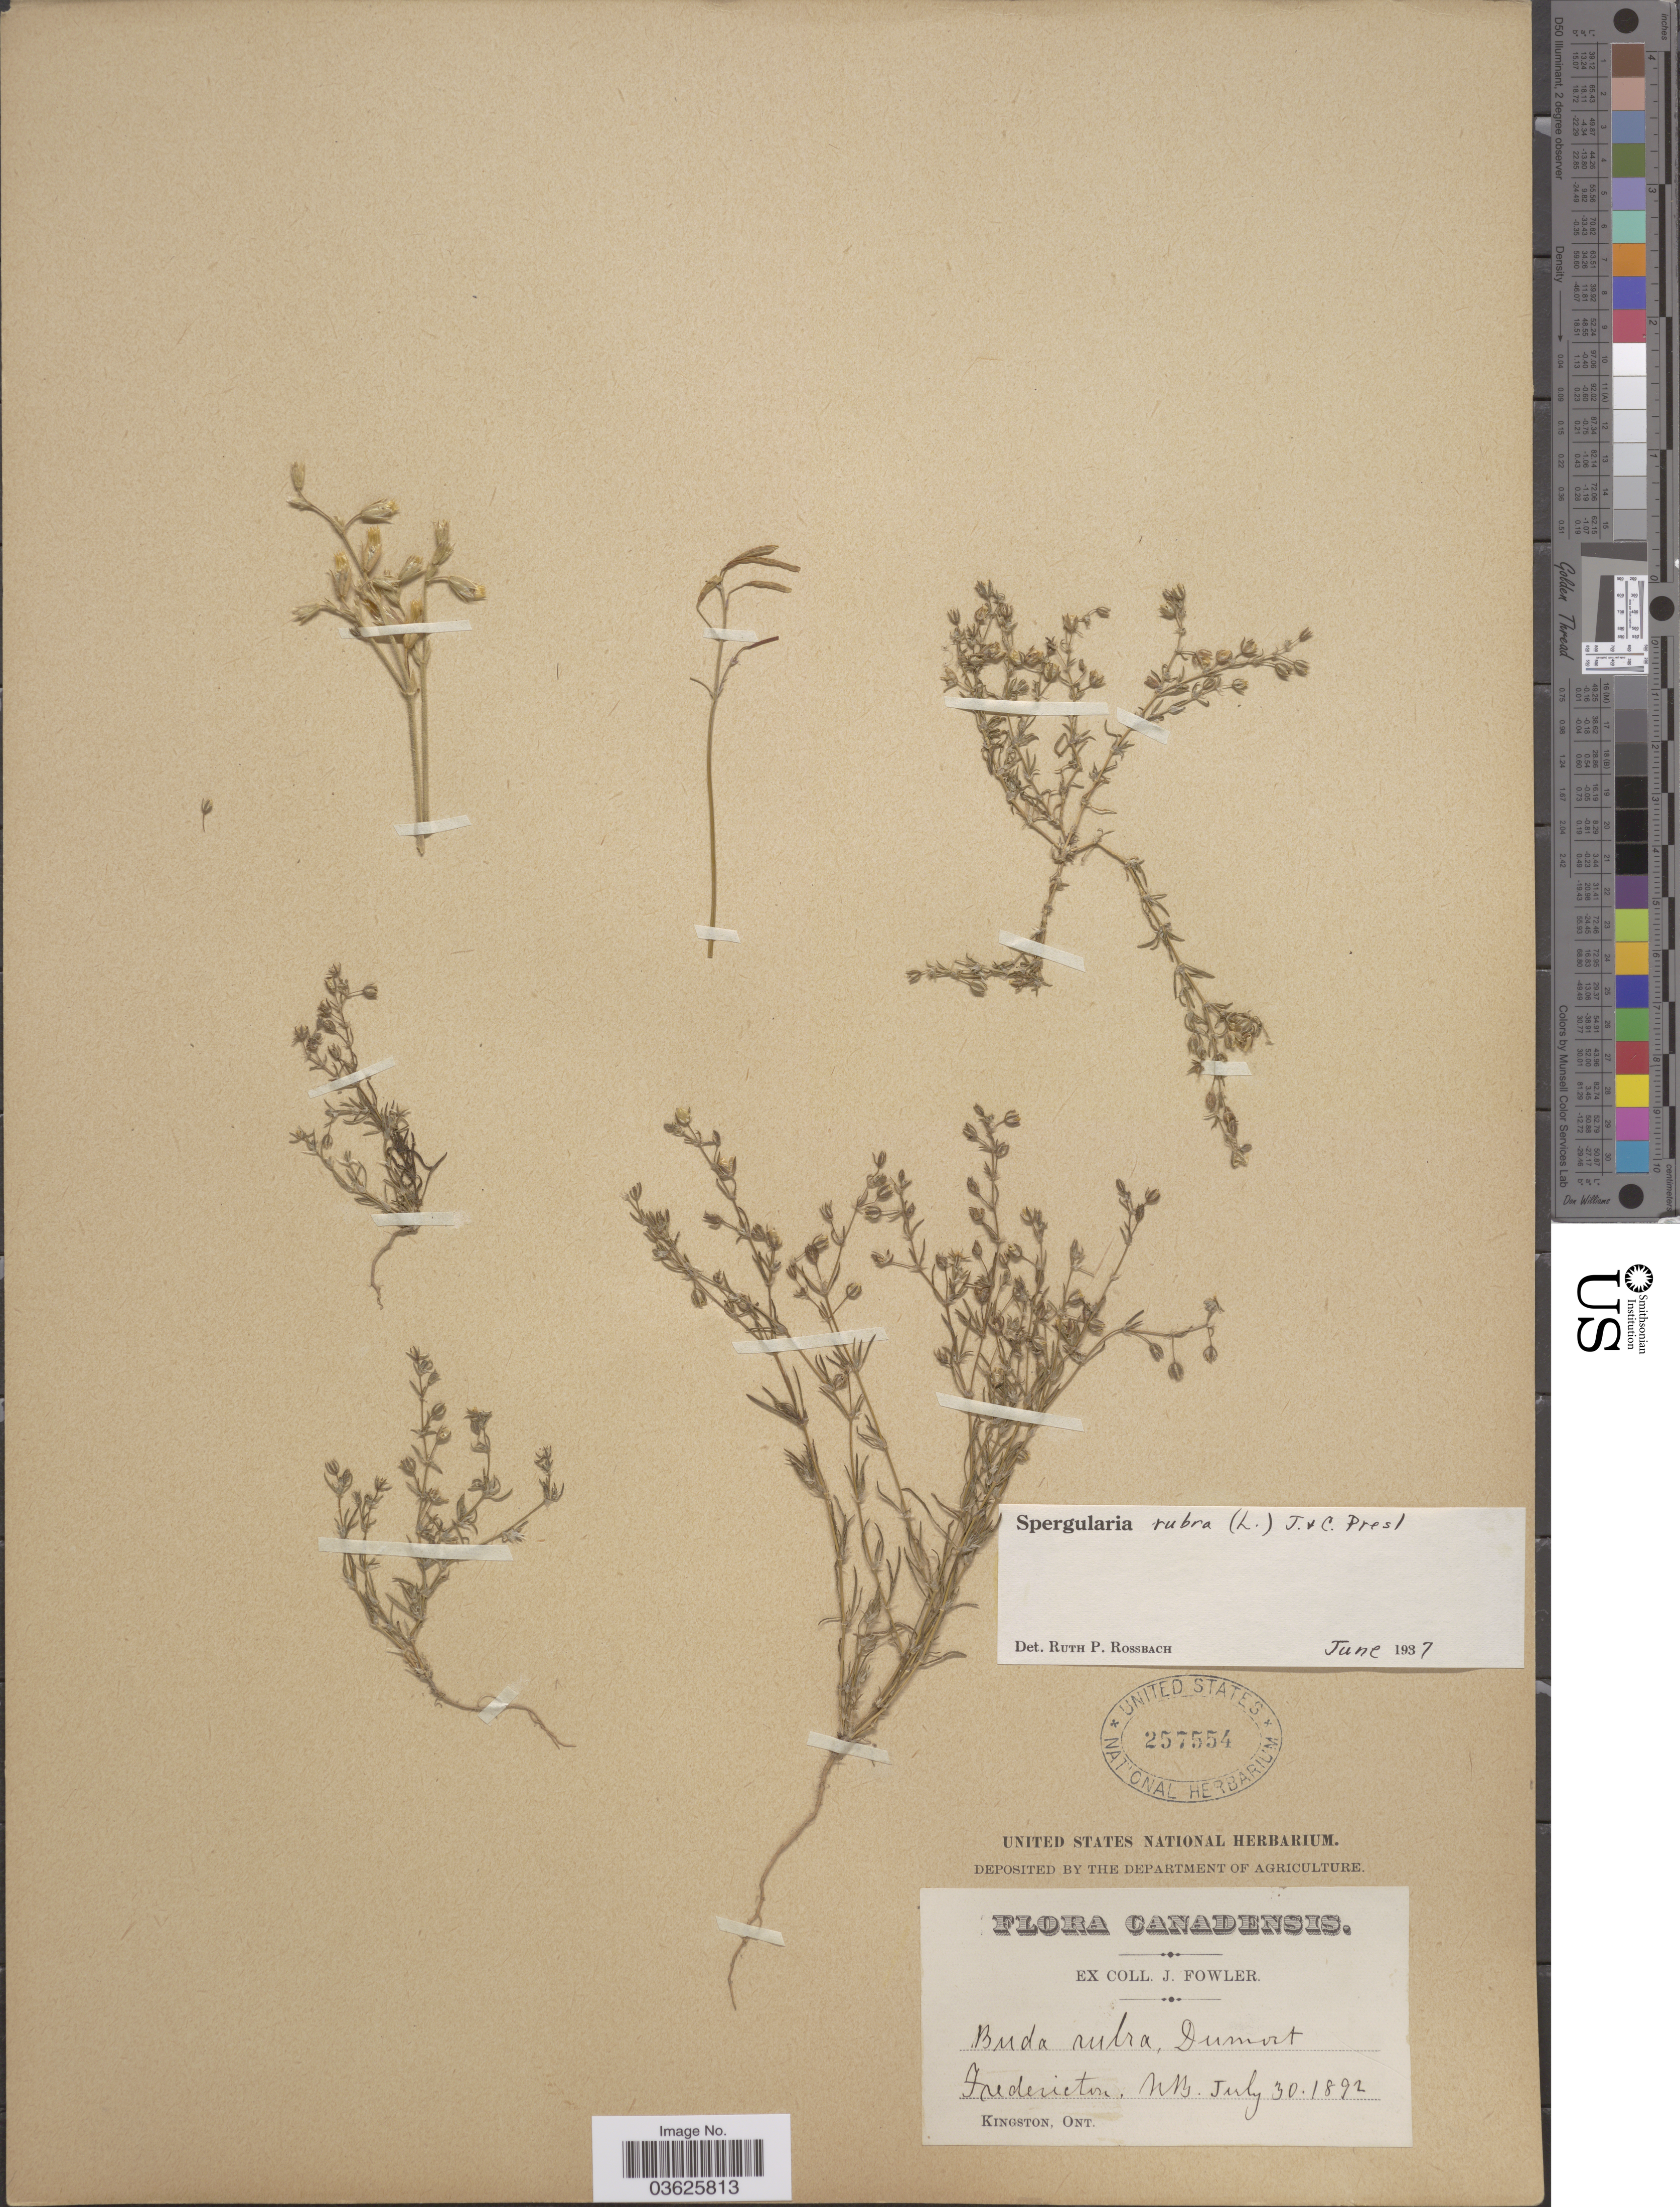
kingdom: Plantae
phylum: Tracheophyta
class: Magnoliopsida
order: Caryophyllales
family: Caryophyllaceae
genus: Spergularia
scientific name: Spergularia rubra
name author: (L.) J. Presl & C. Presl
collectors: J. Fowler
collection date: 1892-07-30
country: Canada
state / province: New Brunswick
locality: Fredericton.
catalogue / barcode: US 257554